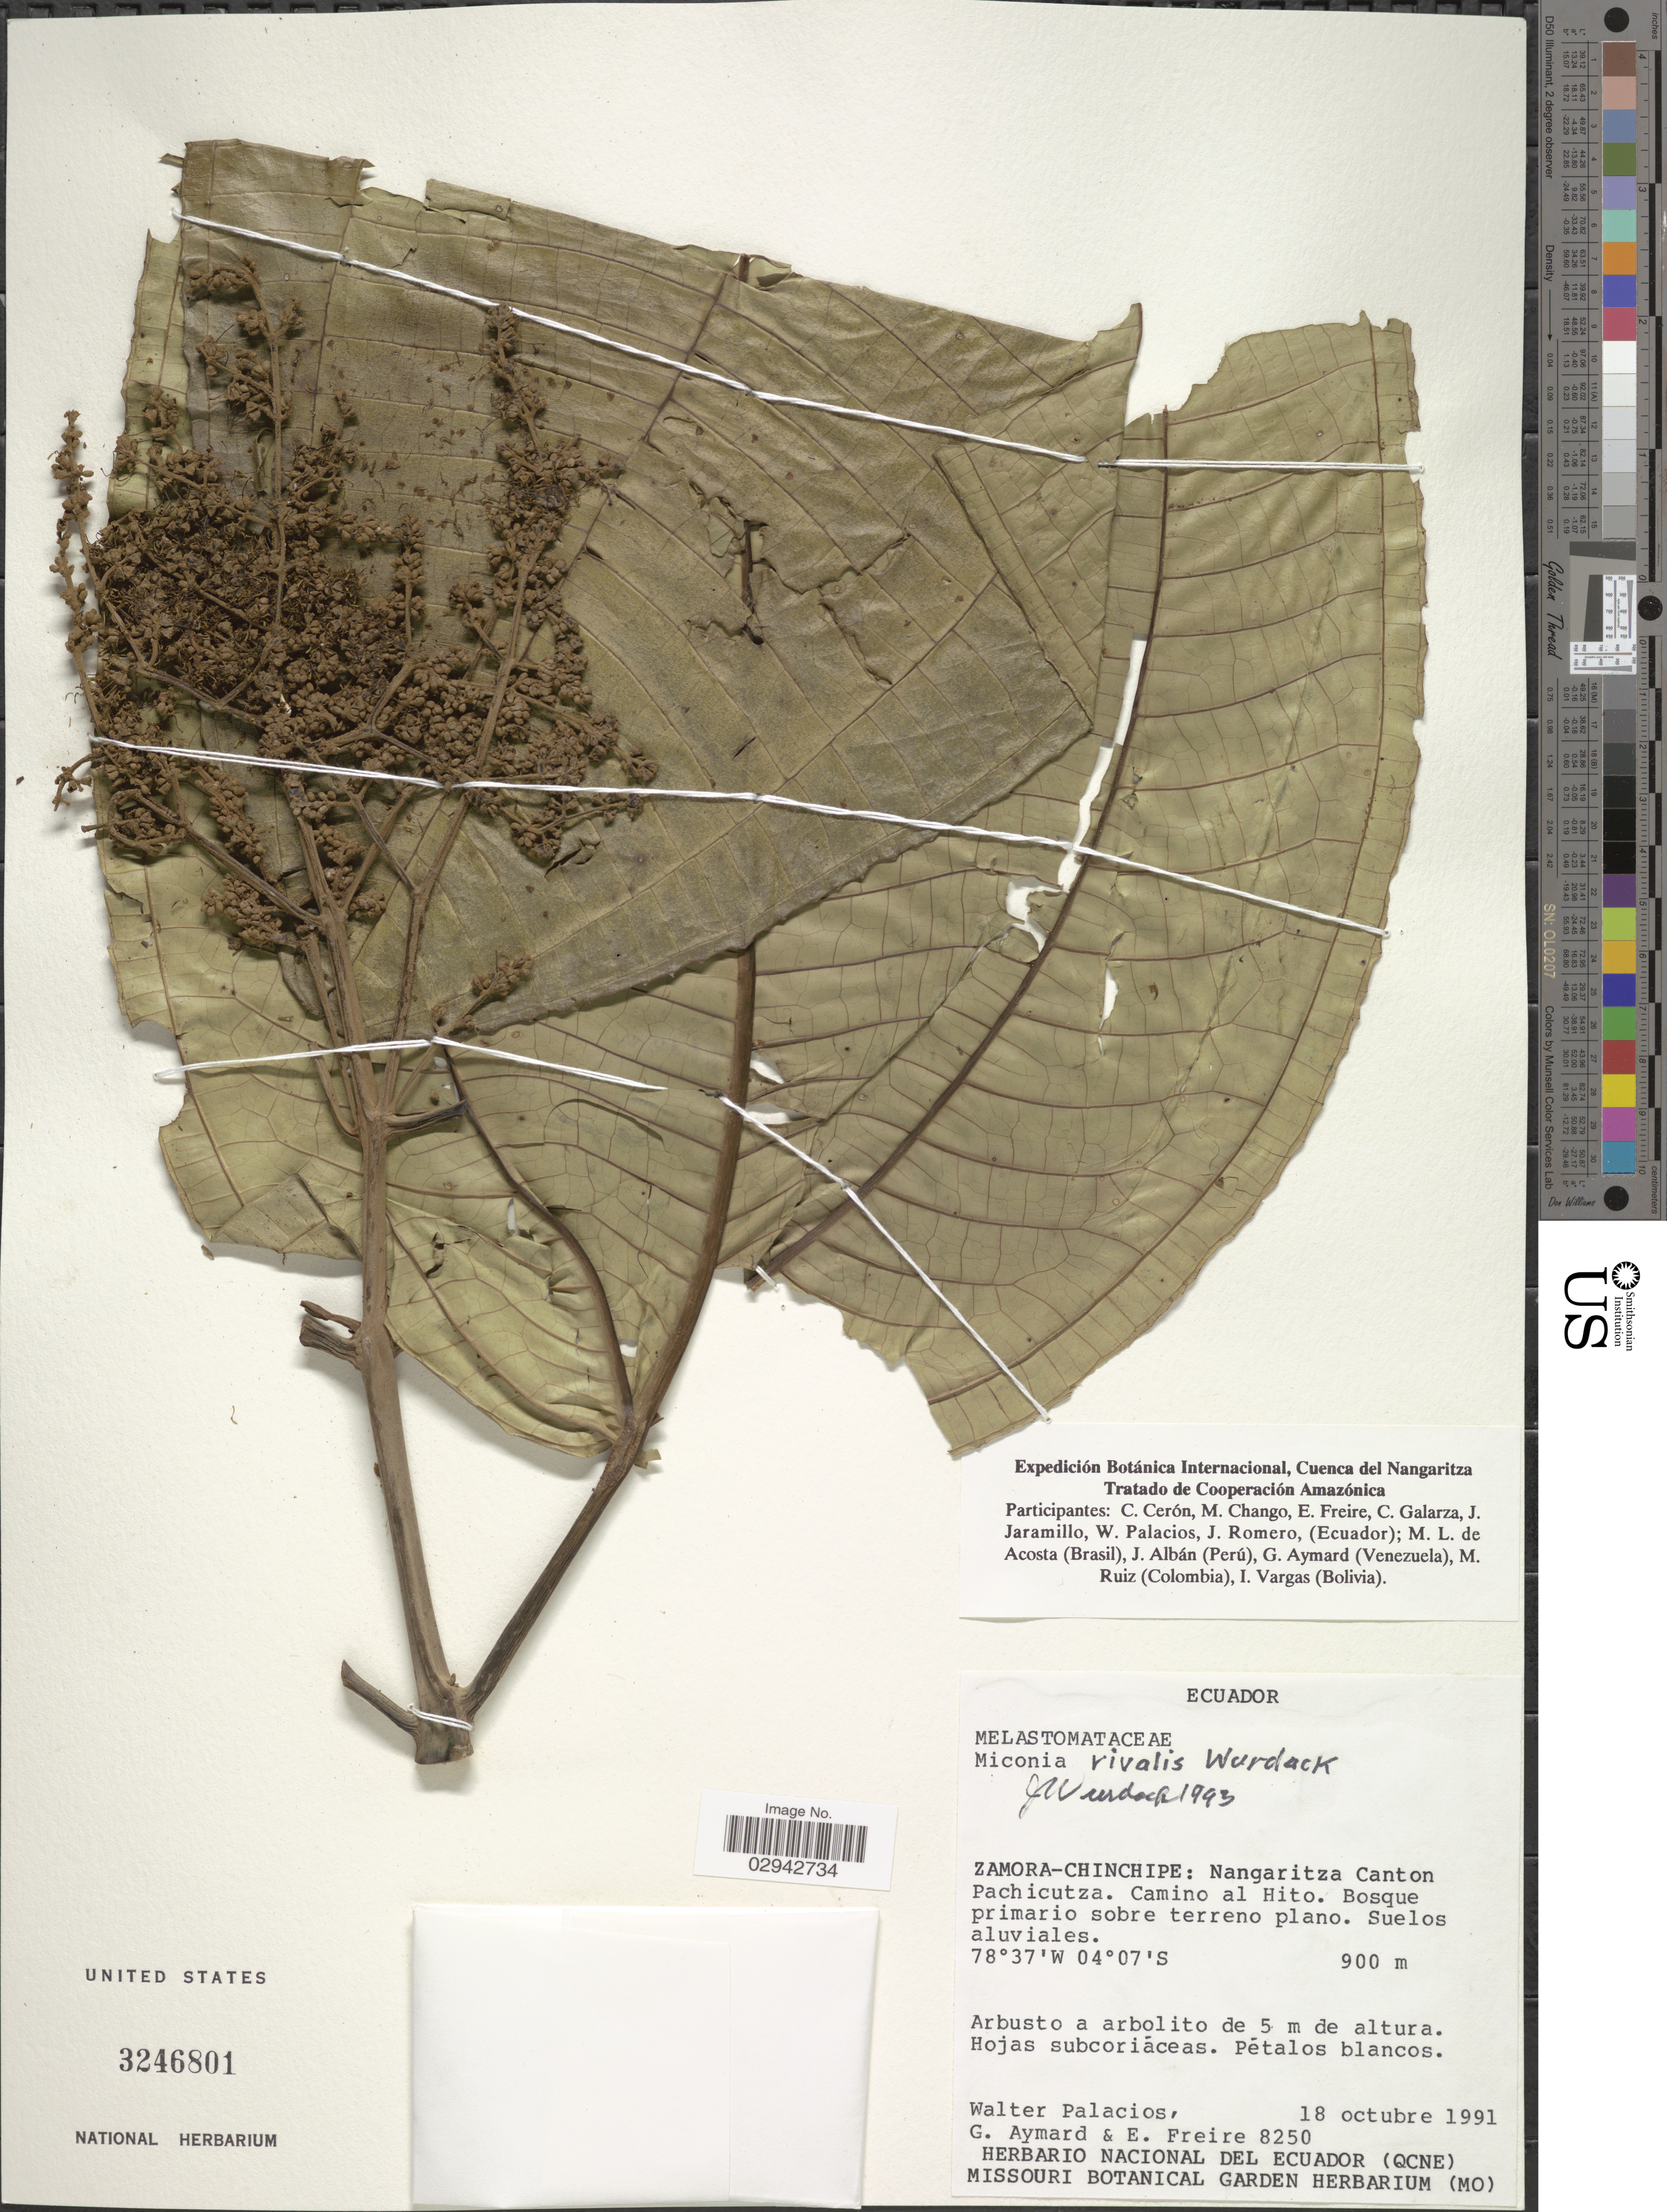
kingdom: Plantae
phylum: Tracheophyta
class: Magnoliopsida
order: Myrtales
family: Melastomataceae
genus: Miconia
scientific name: Miconia rivalis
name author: Wurdack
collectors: W. Palacios, G. A. Aymard & E. Freire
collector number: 8250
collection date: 1991-10-18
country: Ecuador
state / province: Zamora-Chinchipe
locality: Nangaritza Canton Pachicutza. Camino al Hito.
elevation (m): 900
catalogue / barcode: US 3246801